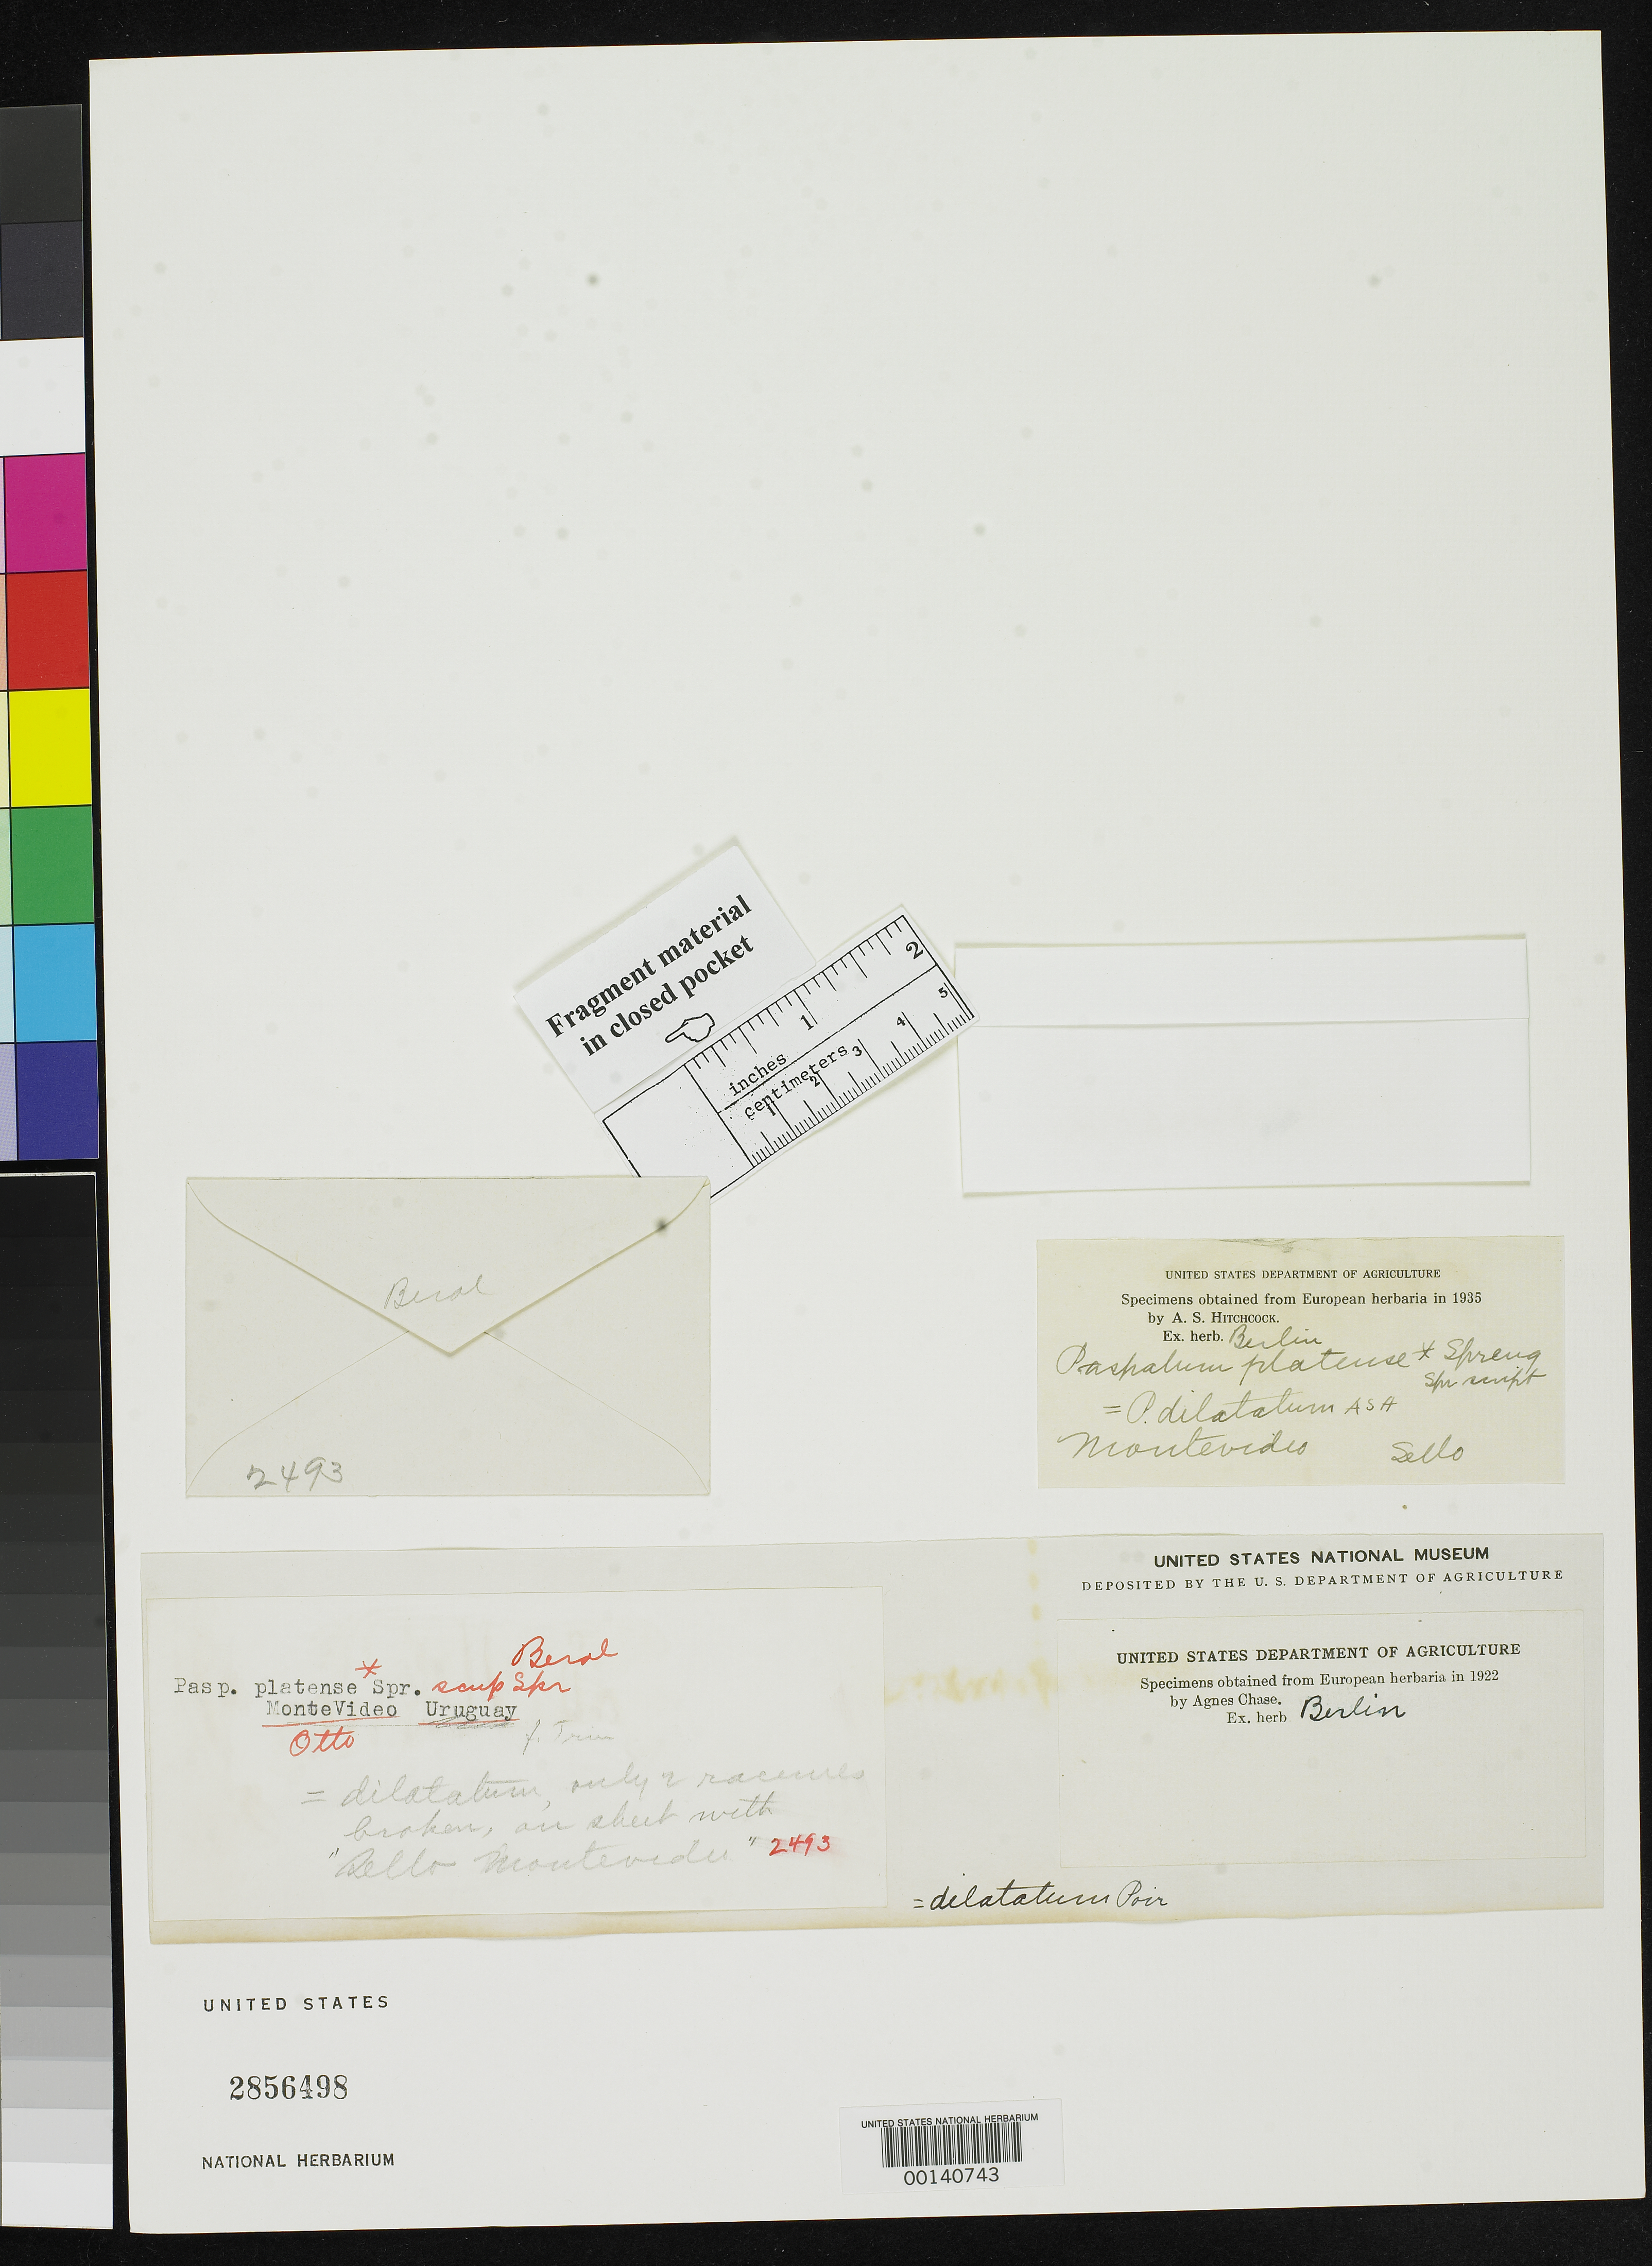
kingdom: Plantae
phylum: Tracheophyta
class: Liliopsida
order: Poales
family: Poaceae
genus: Paspalum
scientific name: Paspalum platense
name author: Spreng.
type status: Type Fragment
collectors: F. Sellow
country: Uruguay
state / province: Montevideo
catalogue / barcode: US 2856498